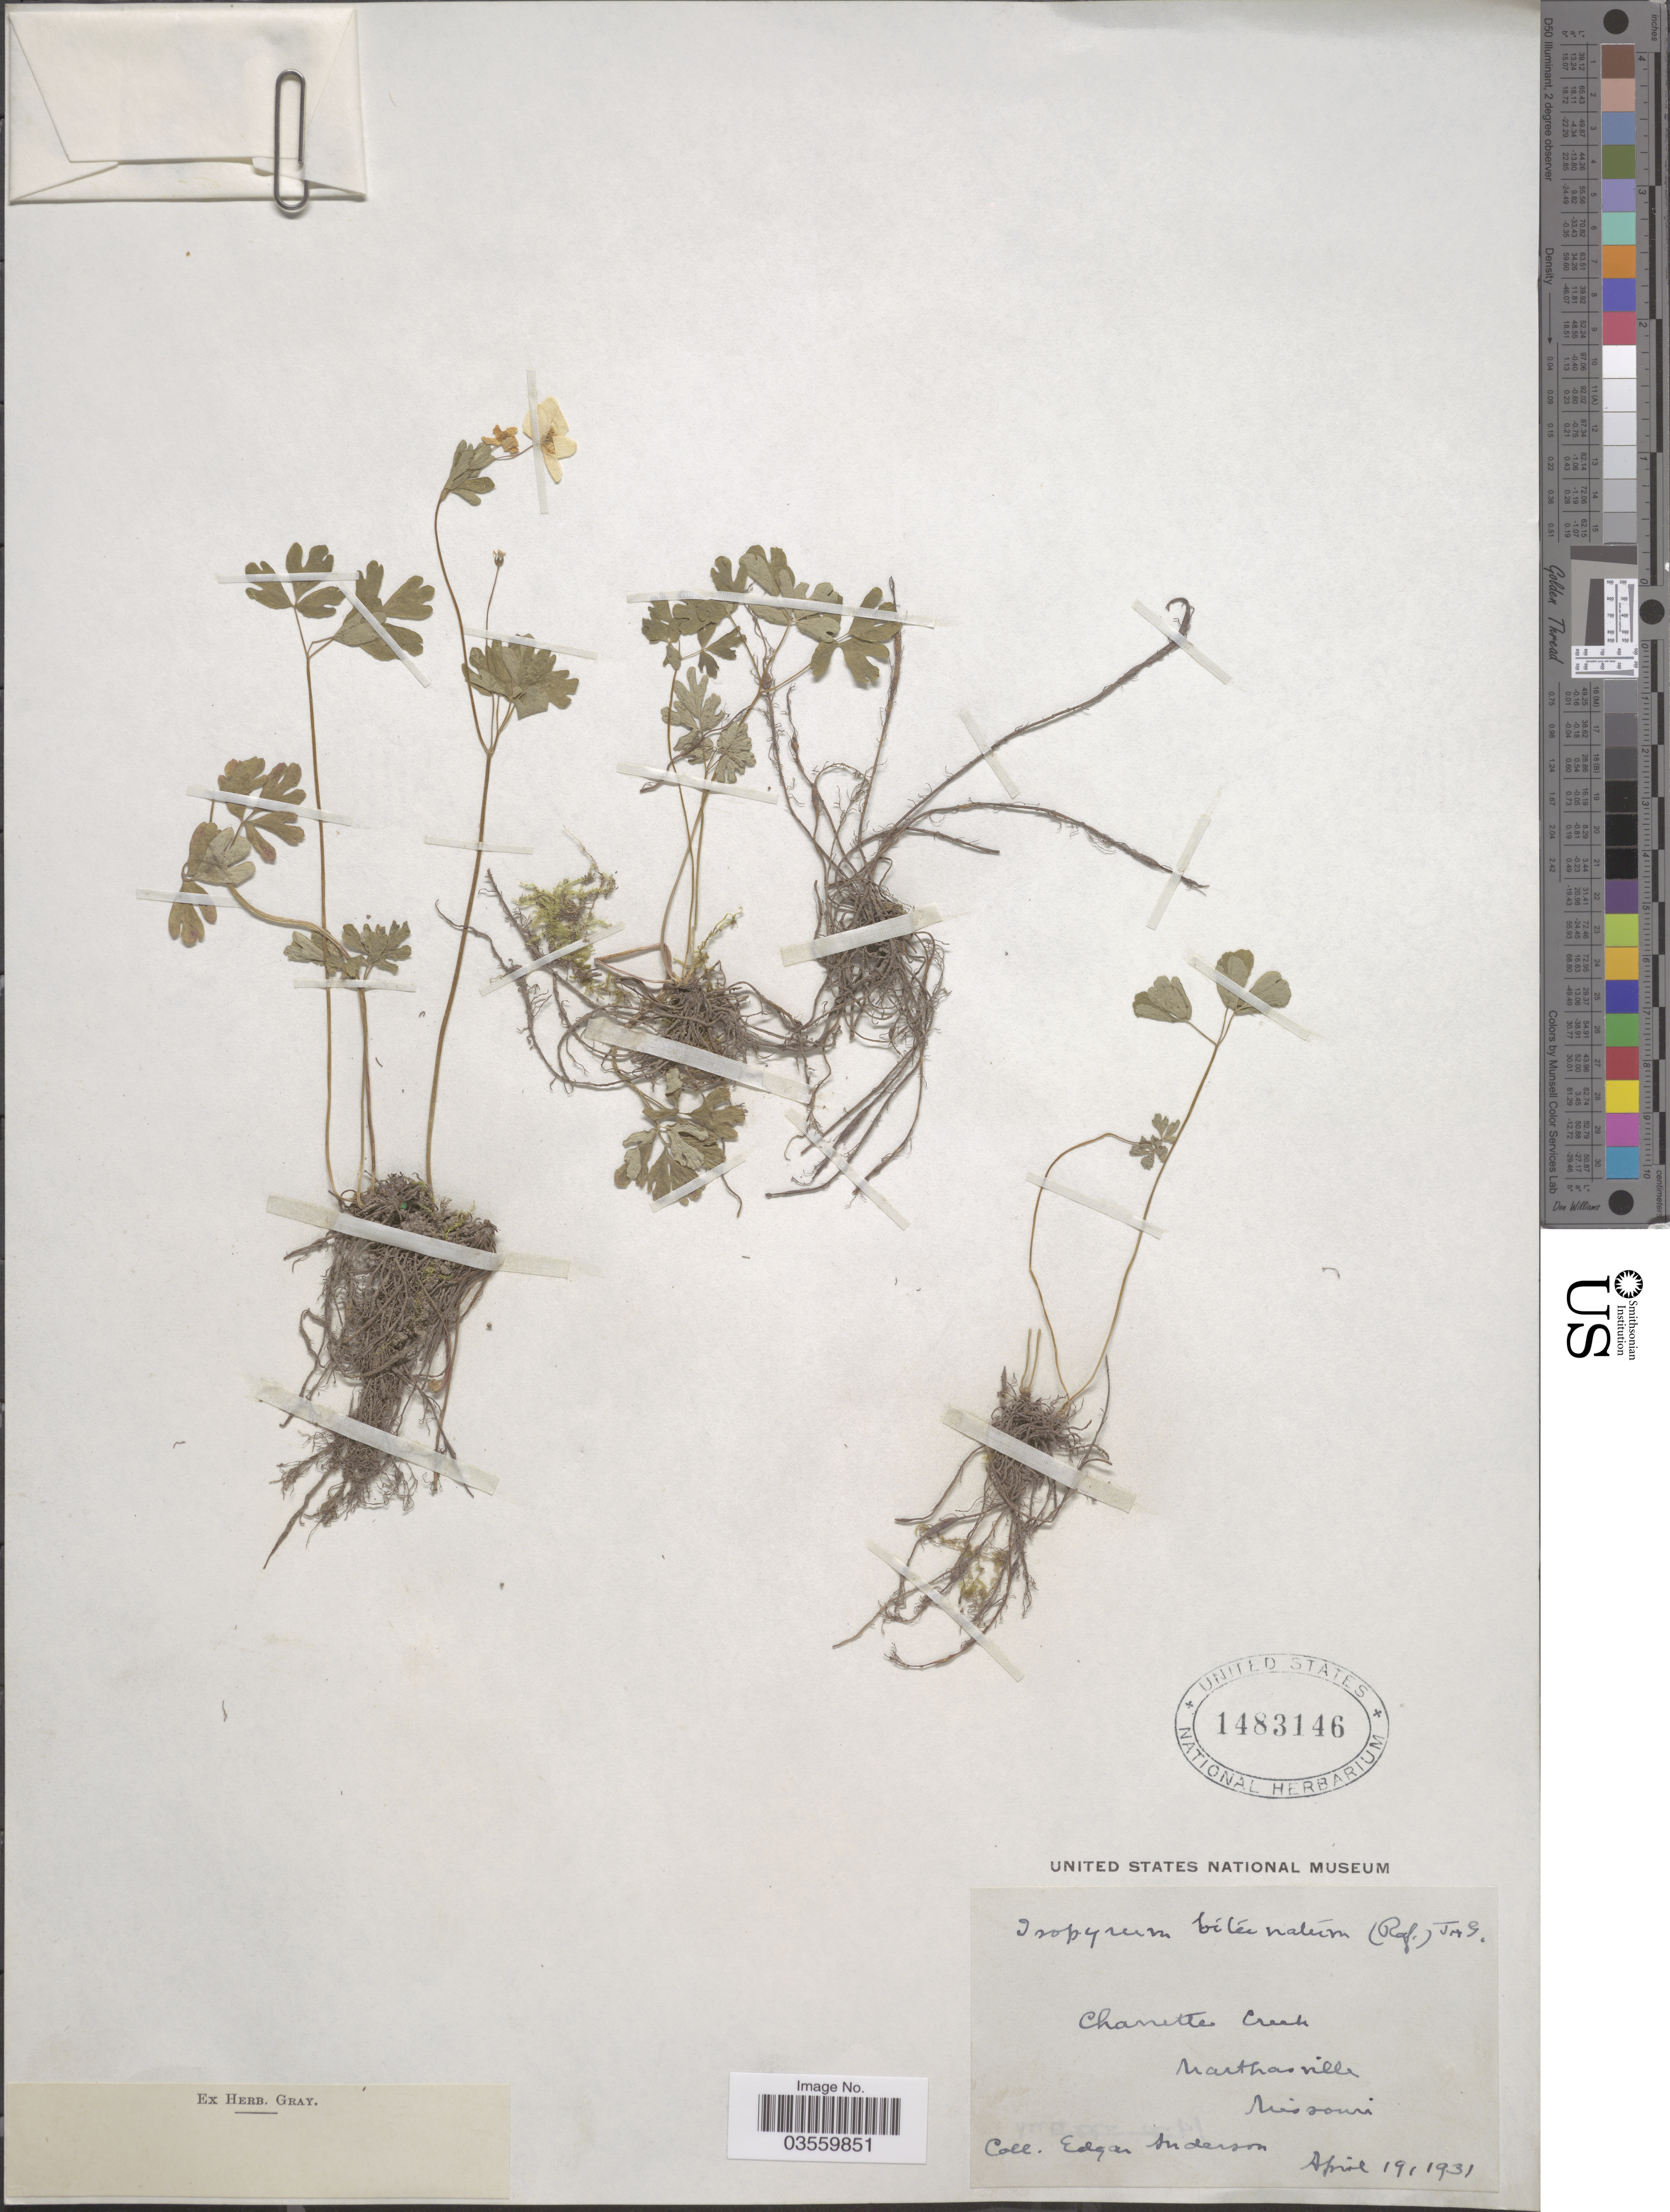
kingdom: Plantae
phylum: Tracheophyta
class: Magnoliopsida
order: Ranunculales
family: Ranunculaceae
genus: Enemion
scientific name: Enemion biternatum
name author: (Torr. & A. Gray) Raf.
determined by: Strong, Mark T., (BOT), Smithsonian Institution - National Museum of Natural History (UNITED STATES)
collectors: E. S. Anderson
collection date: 1931-04-19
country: United States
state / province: Missouri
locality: Charrette Creek. Marthasville.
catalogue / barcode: US 1483146